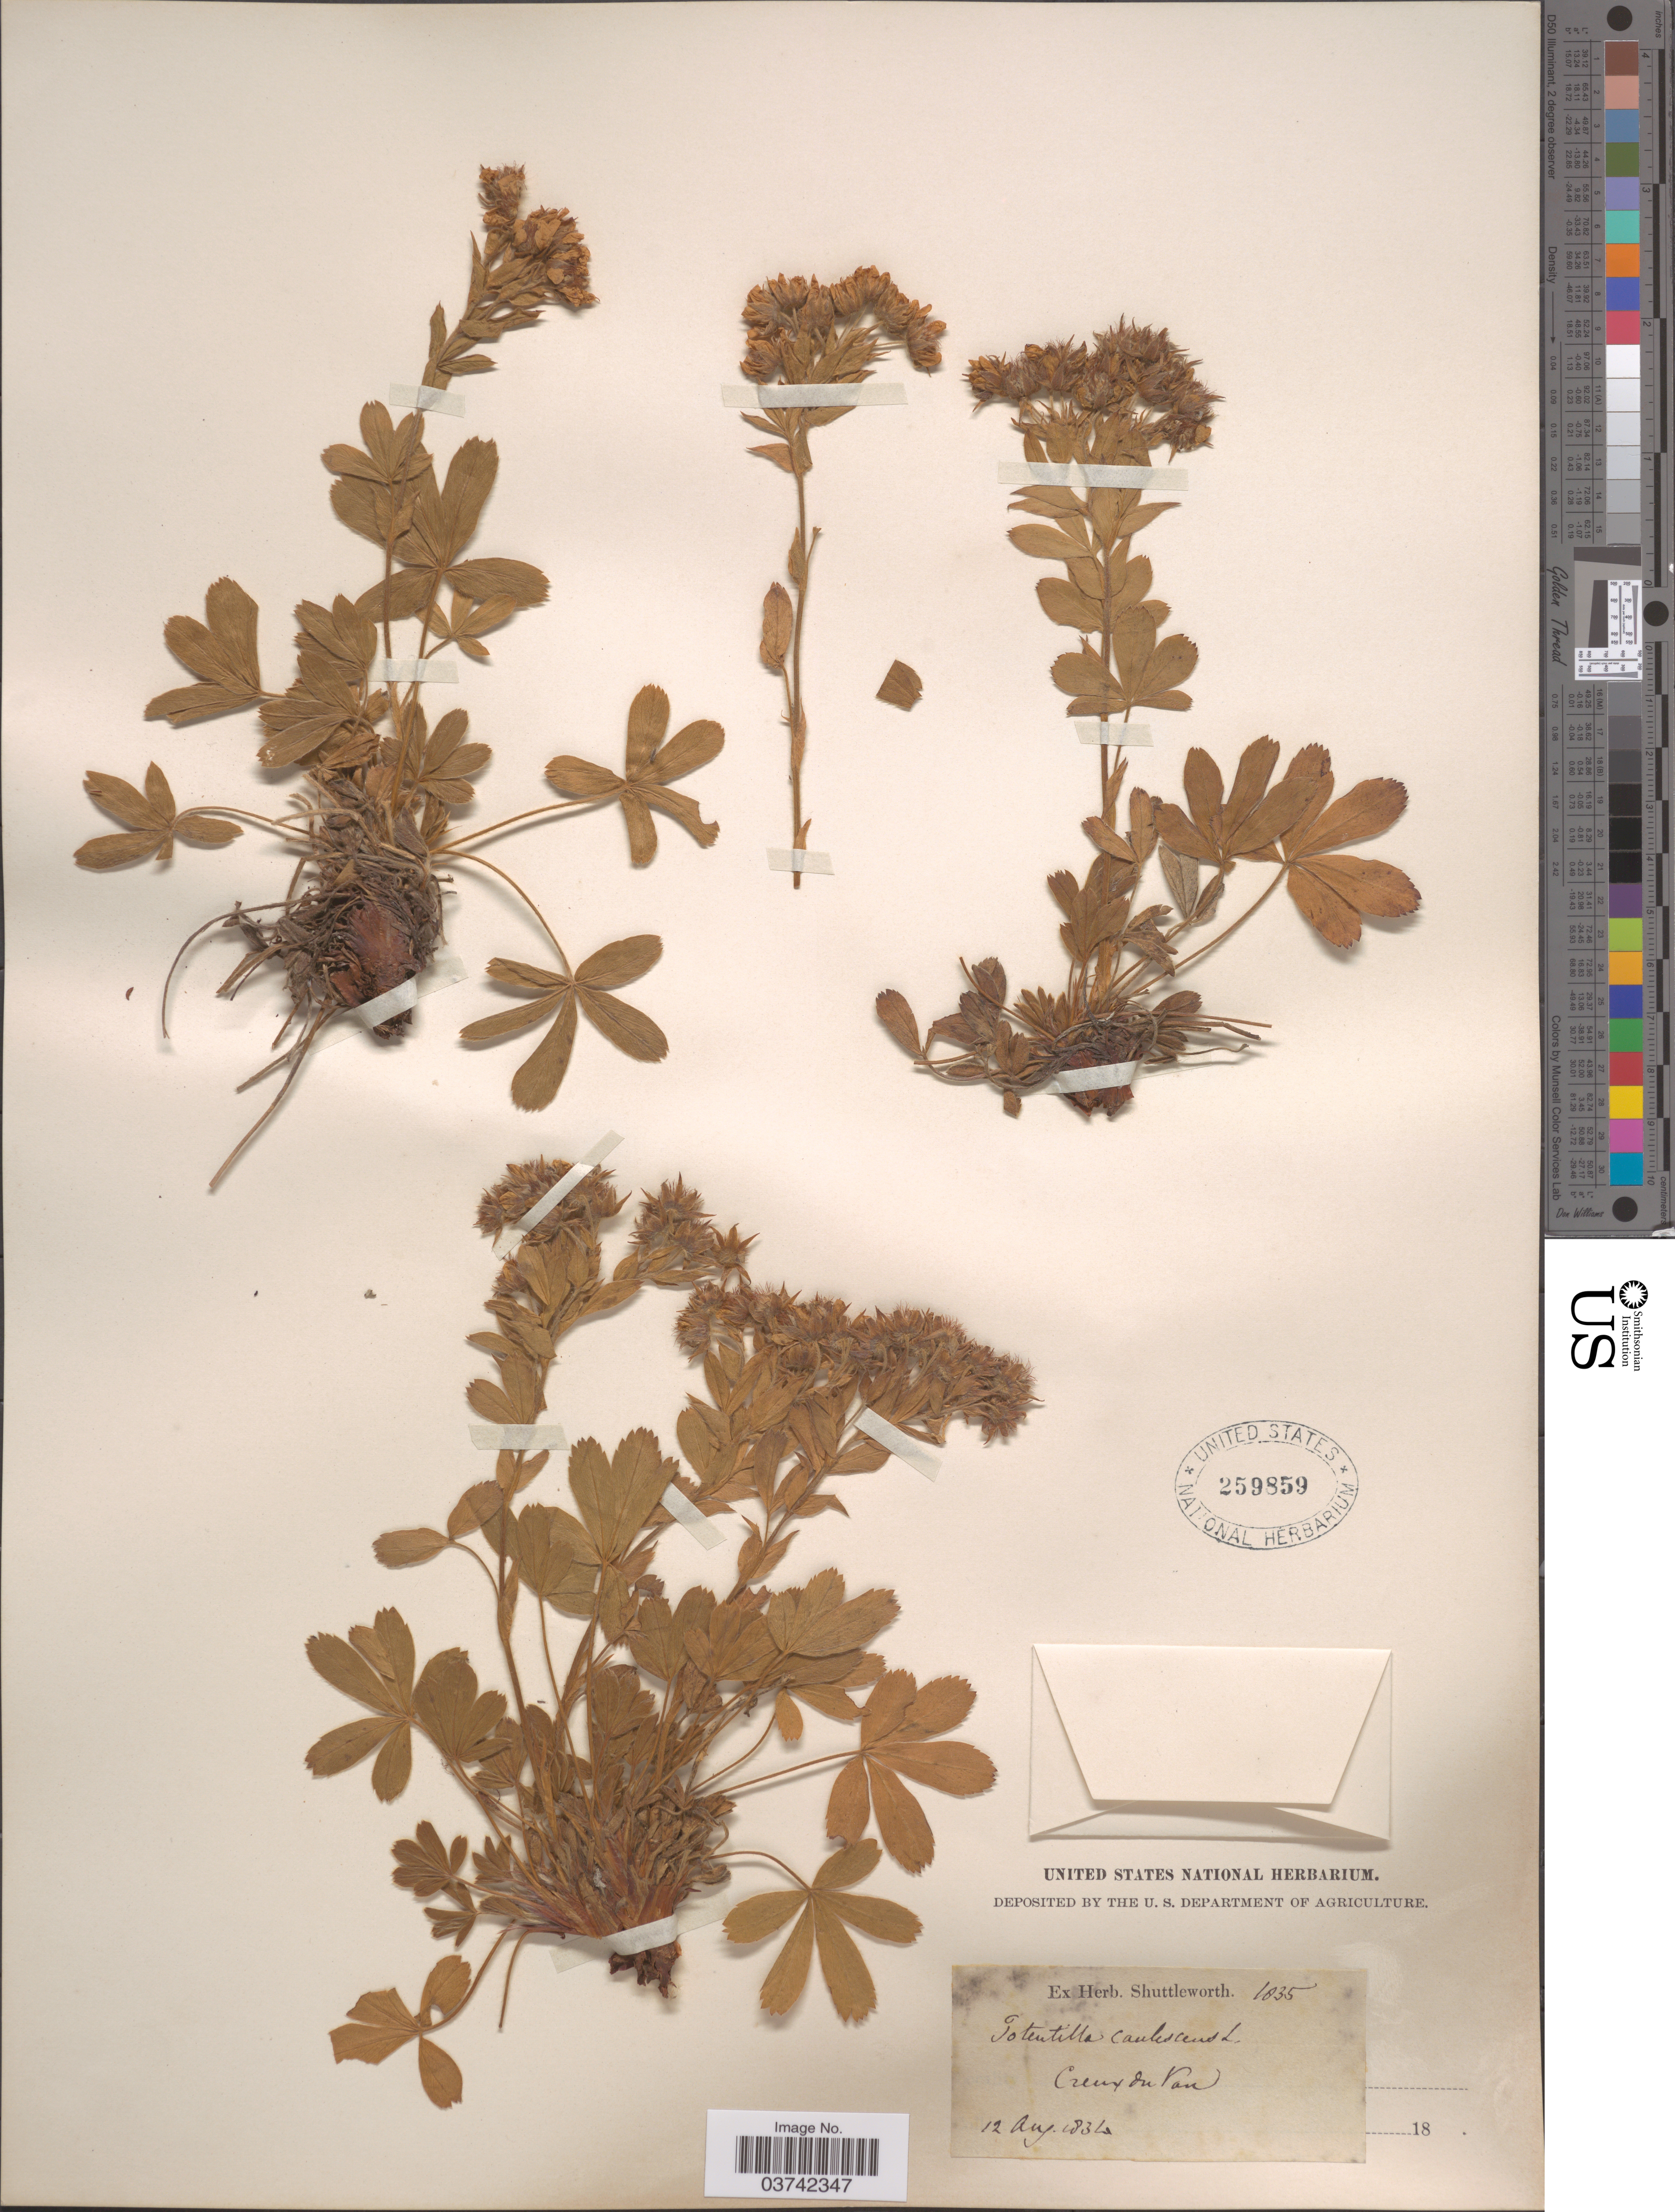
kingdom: Plantae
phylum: Tracheophyta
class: Magnoliopsida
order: Rosales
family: Rosaceae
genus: Potentilla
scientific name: Potentilla caulescens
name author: L.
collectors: Ex herb. Shuttleworth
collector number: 1835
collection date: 1831-08-12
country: Switzerland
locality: Creux du Va.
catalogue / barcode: US 259859